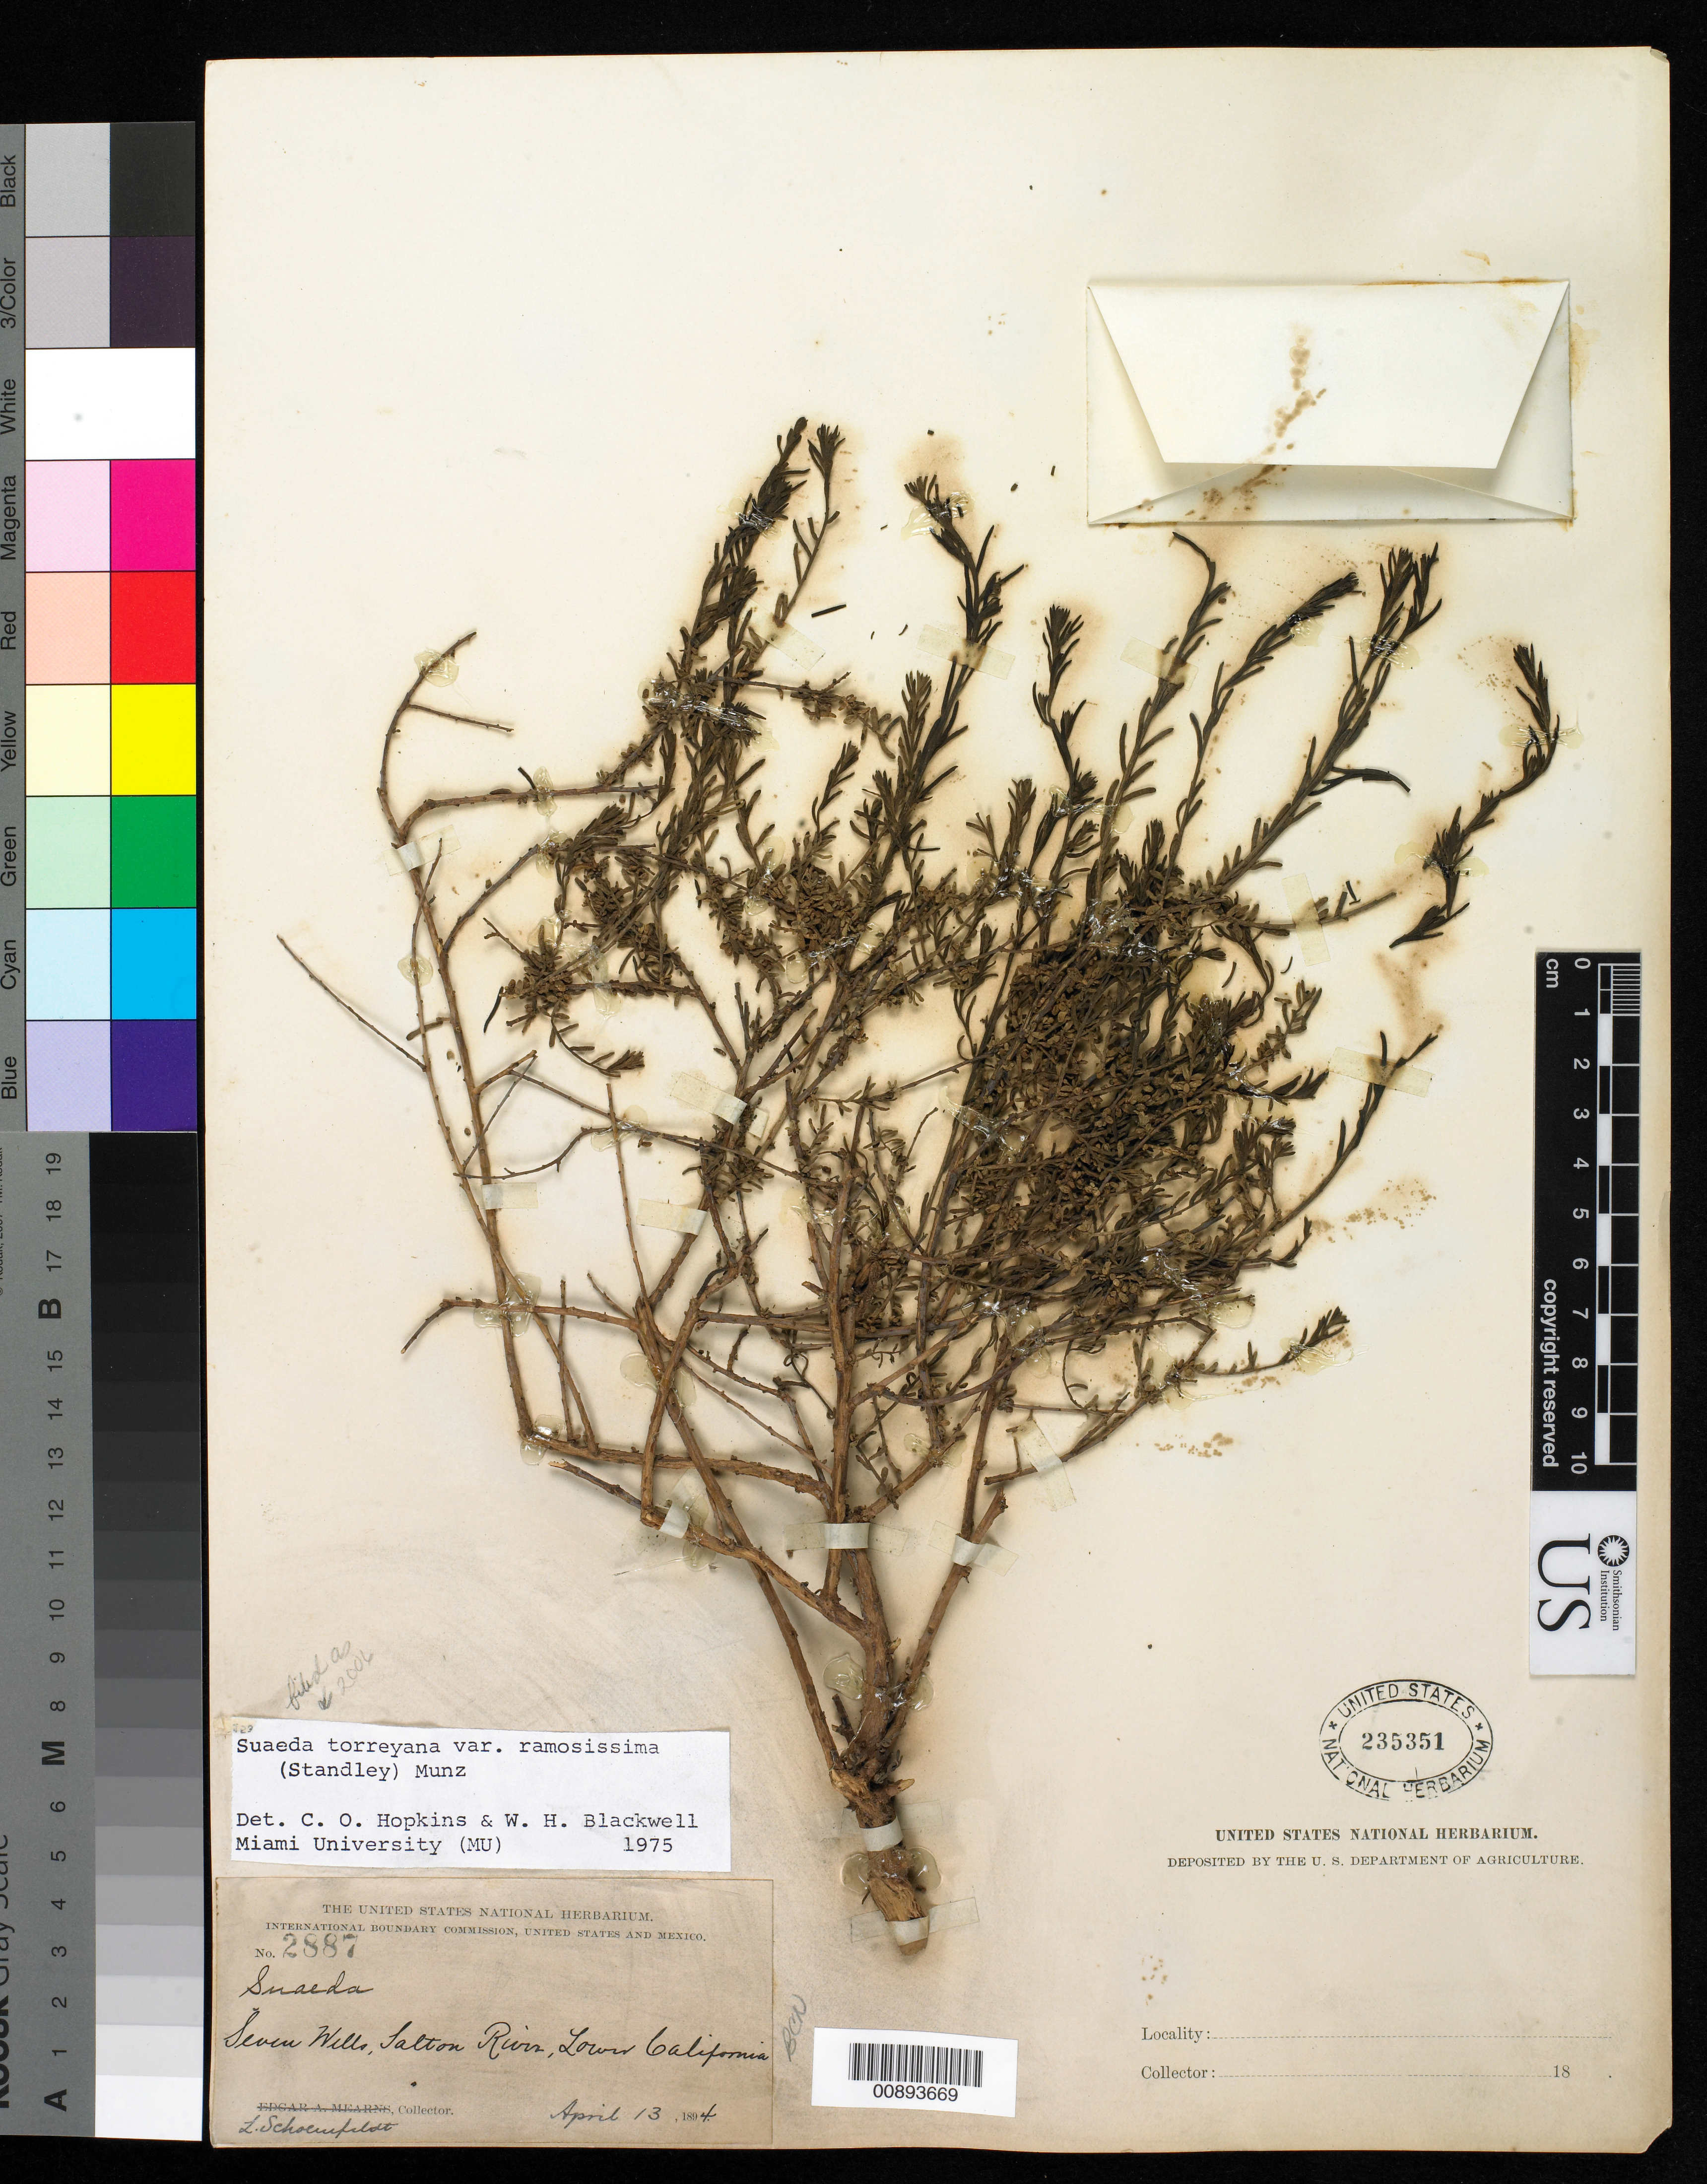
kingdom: Plantae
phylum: Tracheophyta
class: Magnoliopsida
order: Caryophyllales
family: Amaranthaceae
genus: Suaeda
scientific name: Suaeda torreyana var. ramosissima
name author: (Standl.) Munz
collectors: L. Schoenfeldt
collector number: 2887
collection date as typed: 13 Apr 1894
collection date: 1894-04-13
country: Mexico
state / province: Baja California Norte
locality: Seven Wells, Salton River, Baja California.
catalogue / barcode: US 235351